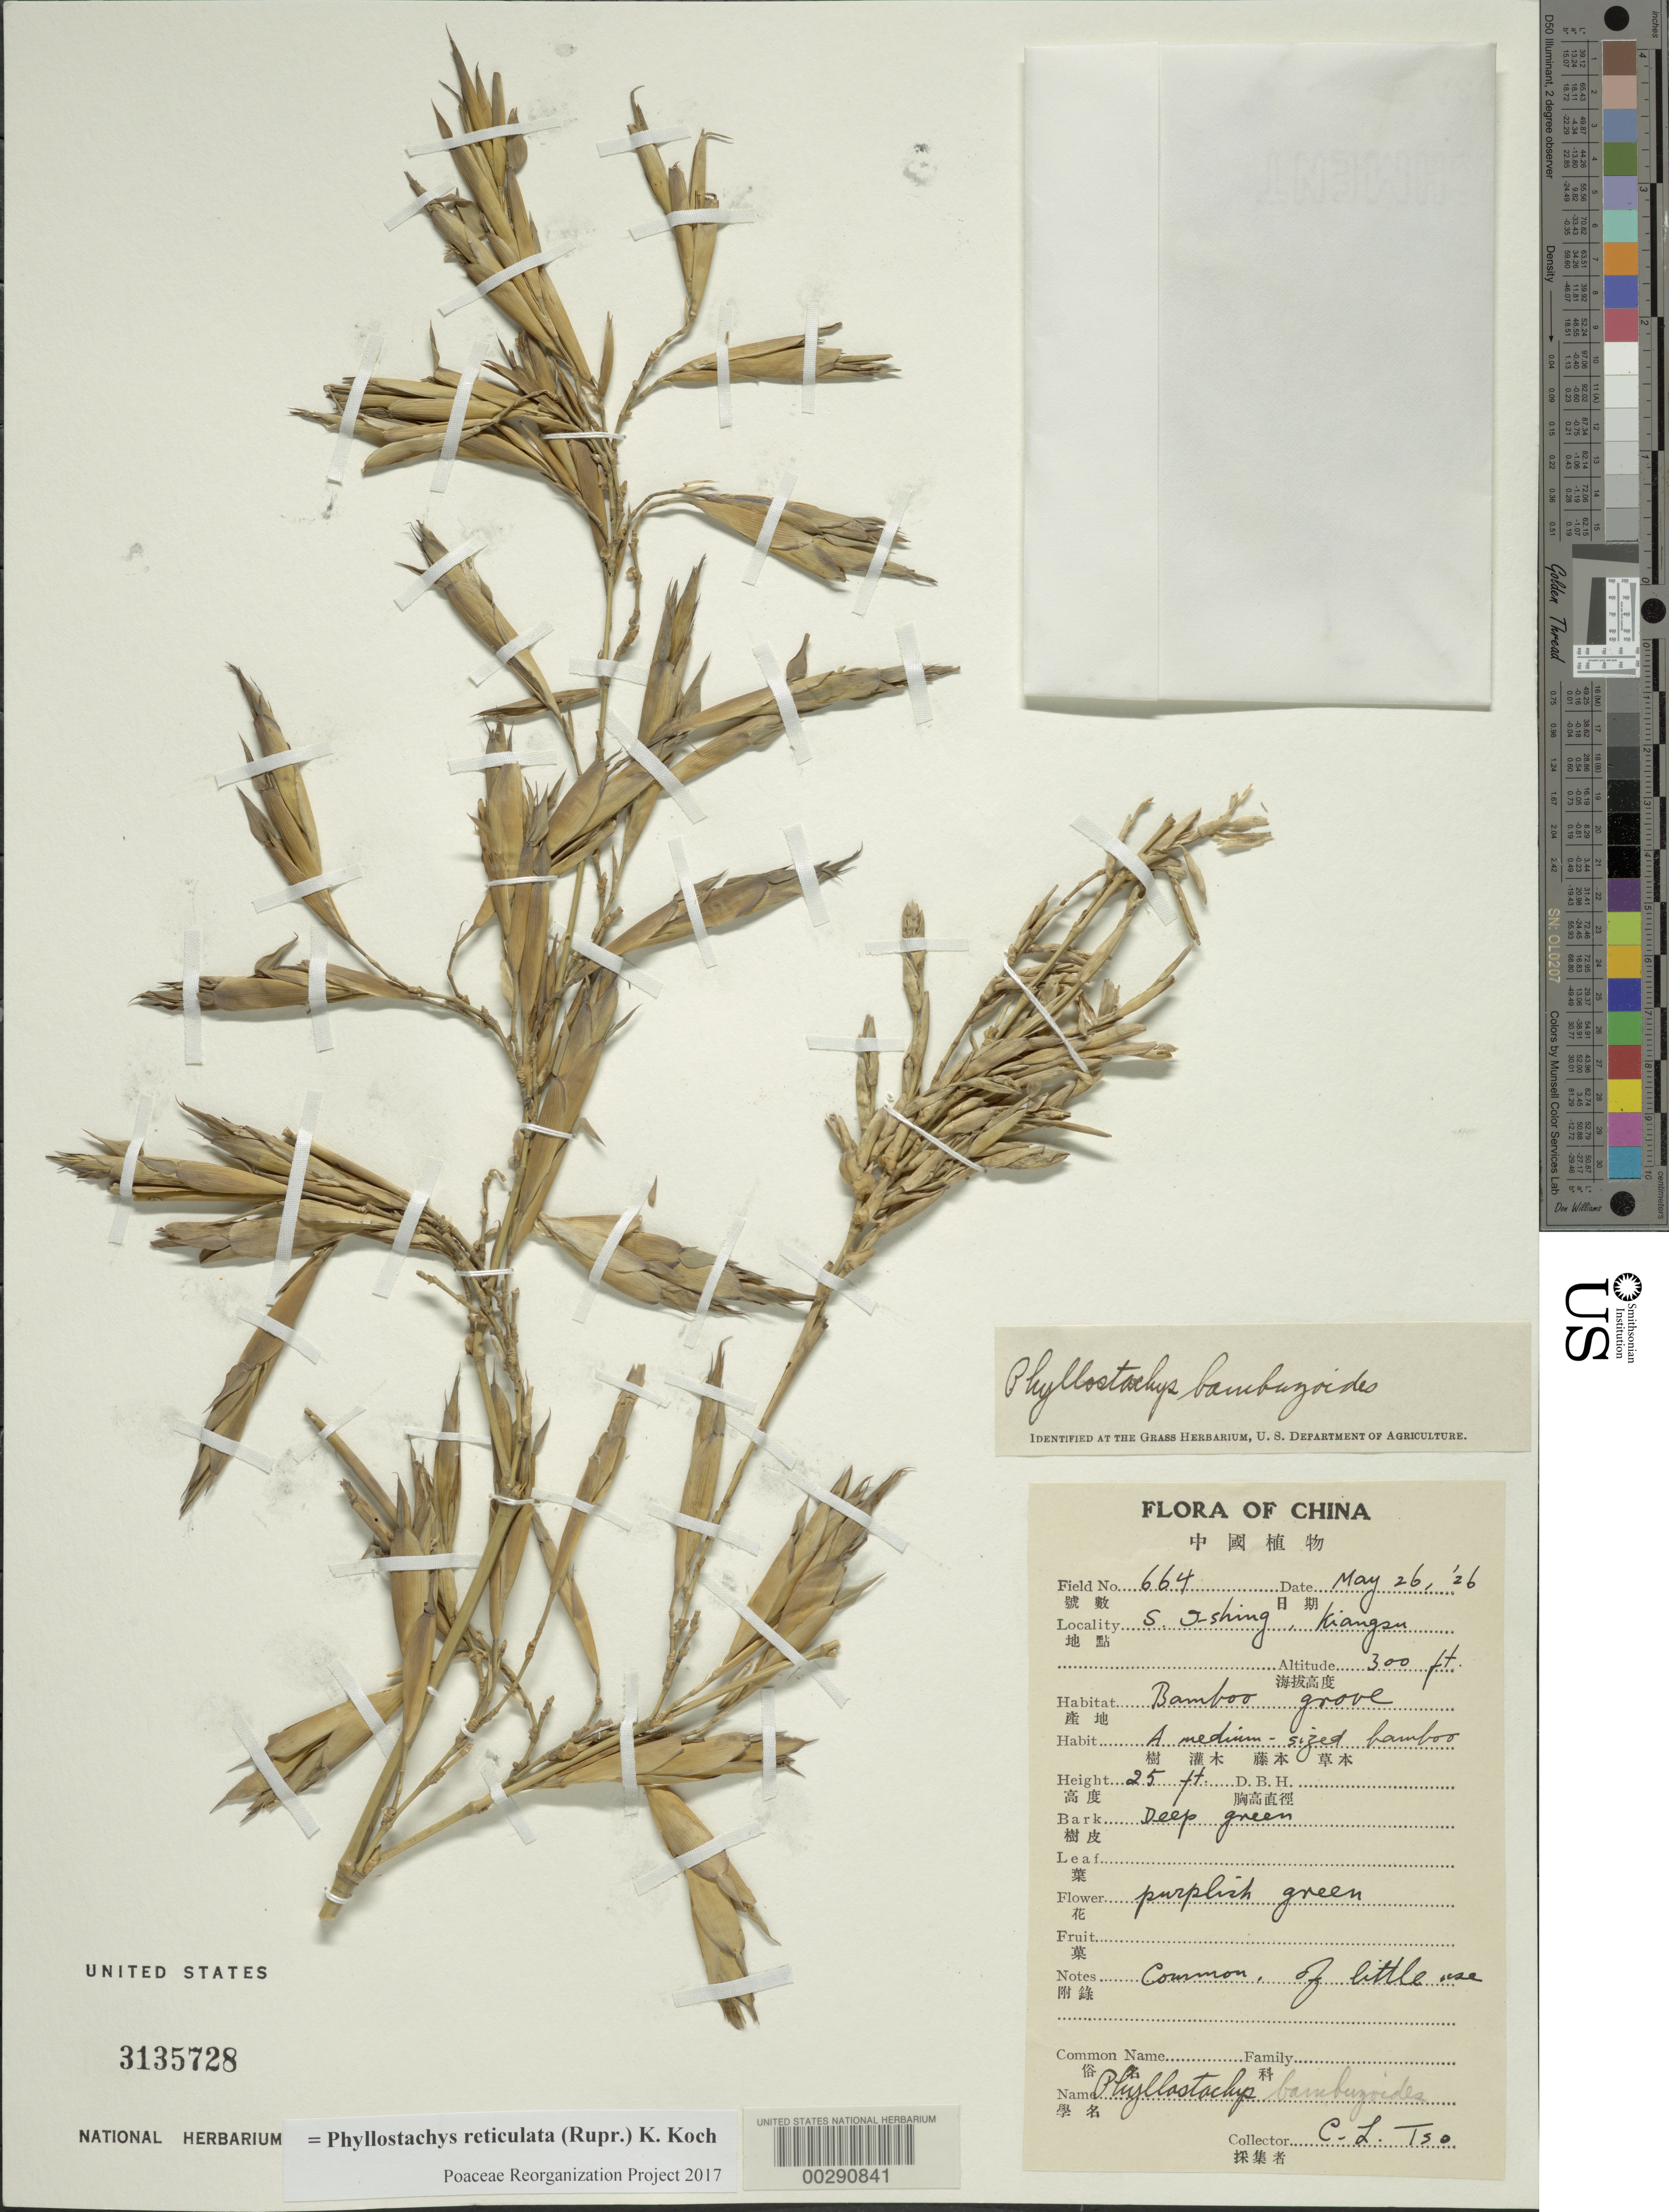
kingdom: Plantae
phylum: Tracheophyta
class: Liliopsida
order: Poales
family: Poaceae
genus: Phyllostachys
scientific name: Phyllostachys reticulata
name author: (Rupr.) K. Koch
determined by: Poaceae Reorganization Project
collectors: C. Tso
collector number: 664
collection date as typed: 26 May 1926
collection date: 1926-05-26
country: China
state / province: Jiangsu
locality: S. s-shing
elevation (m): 91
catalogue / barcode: US 3135728